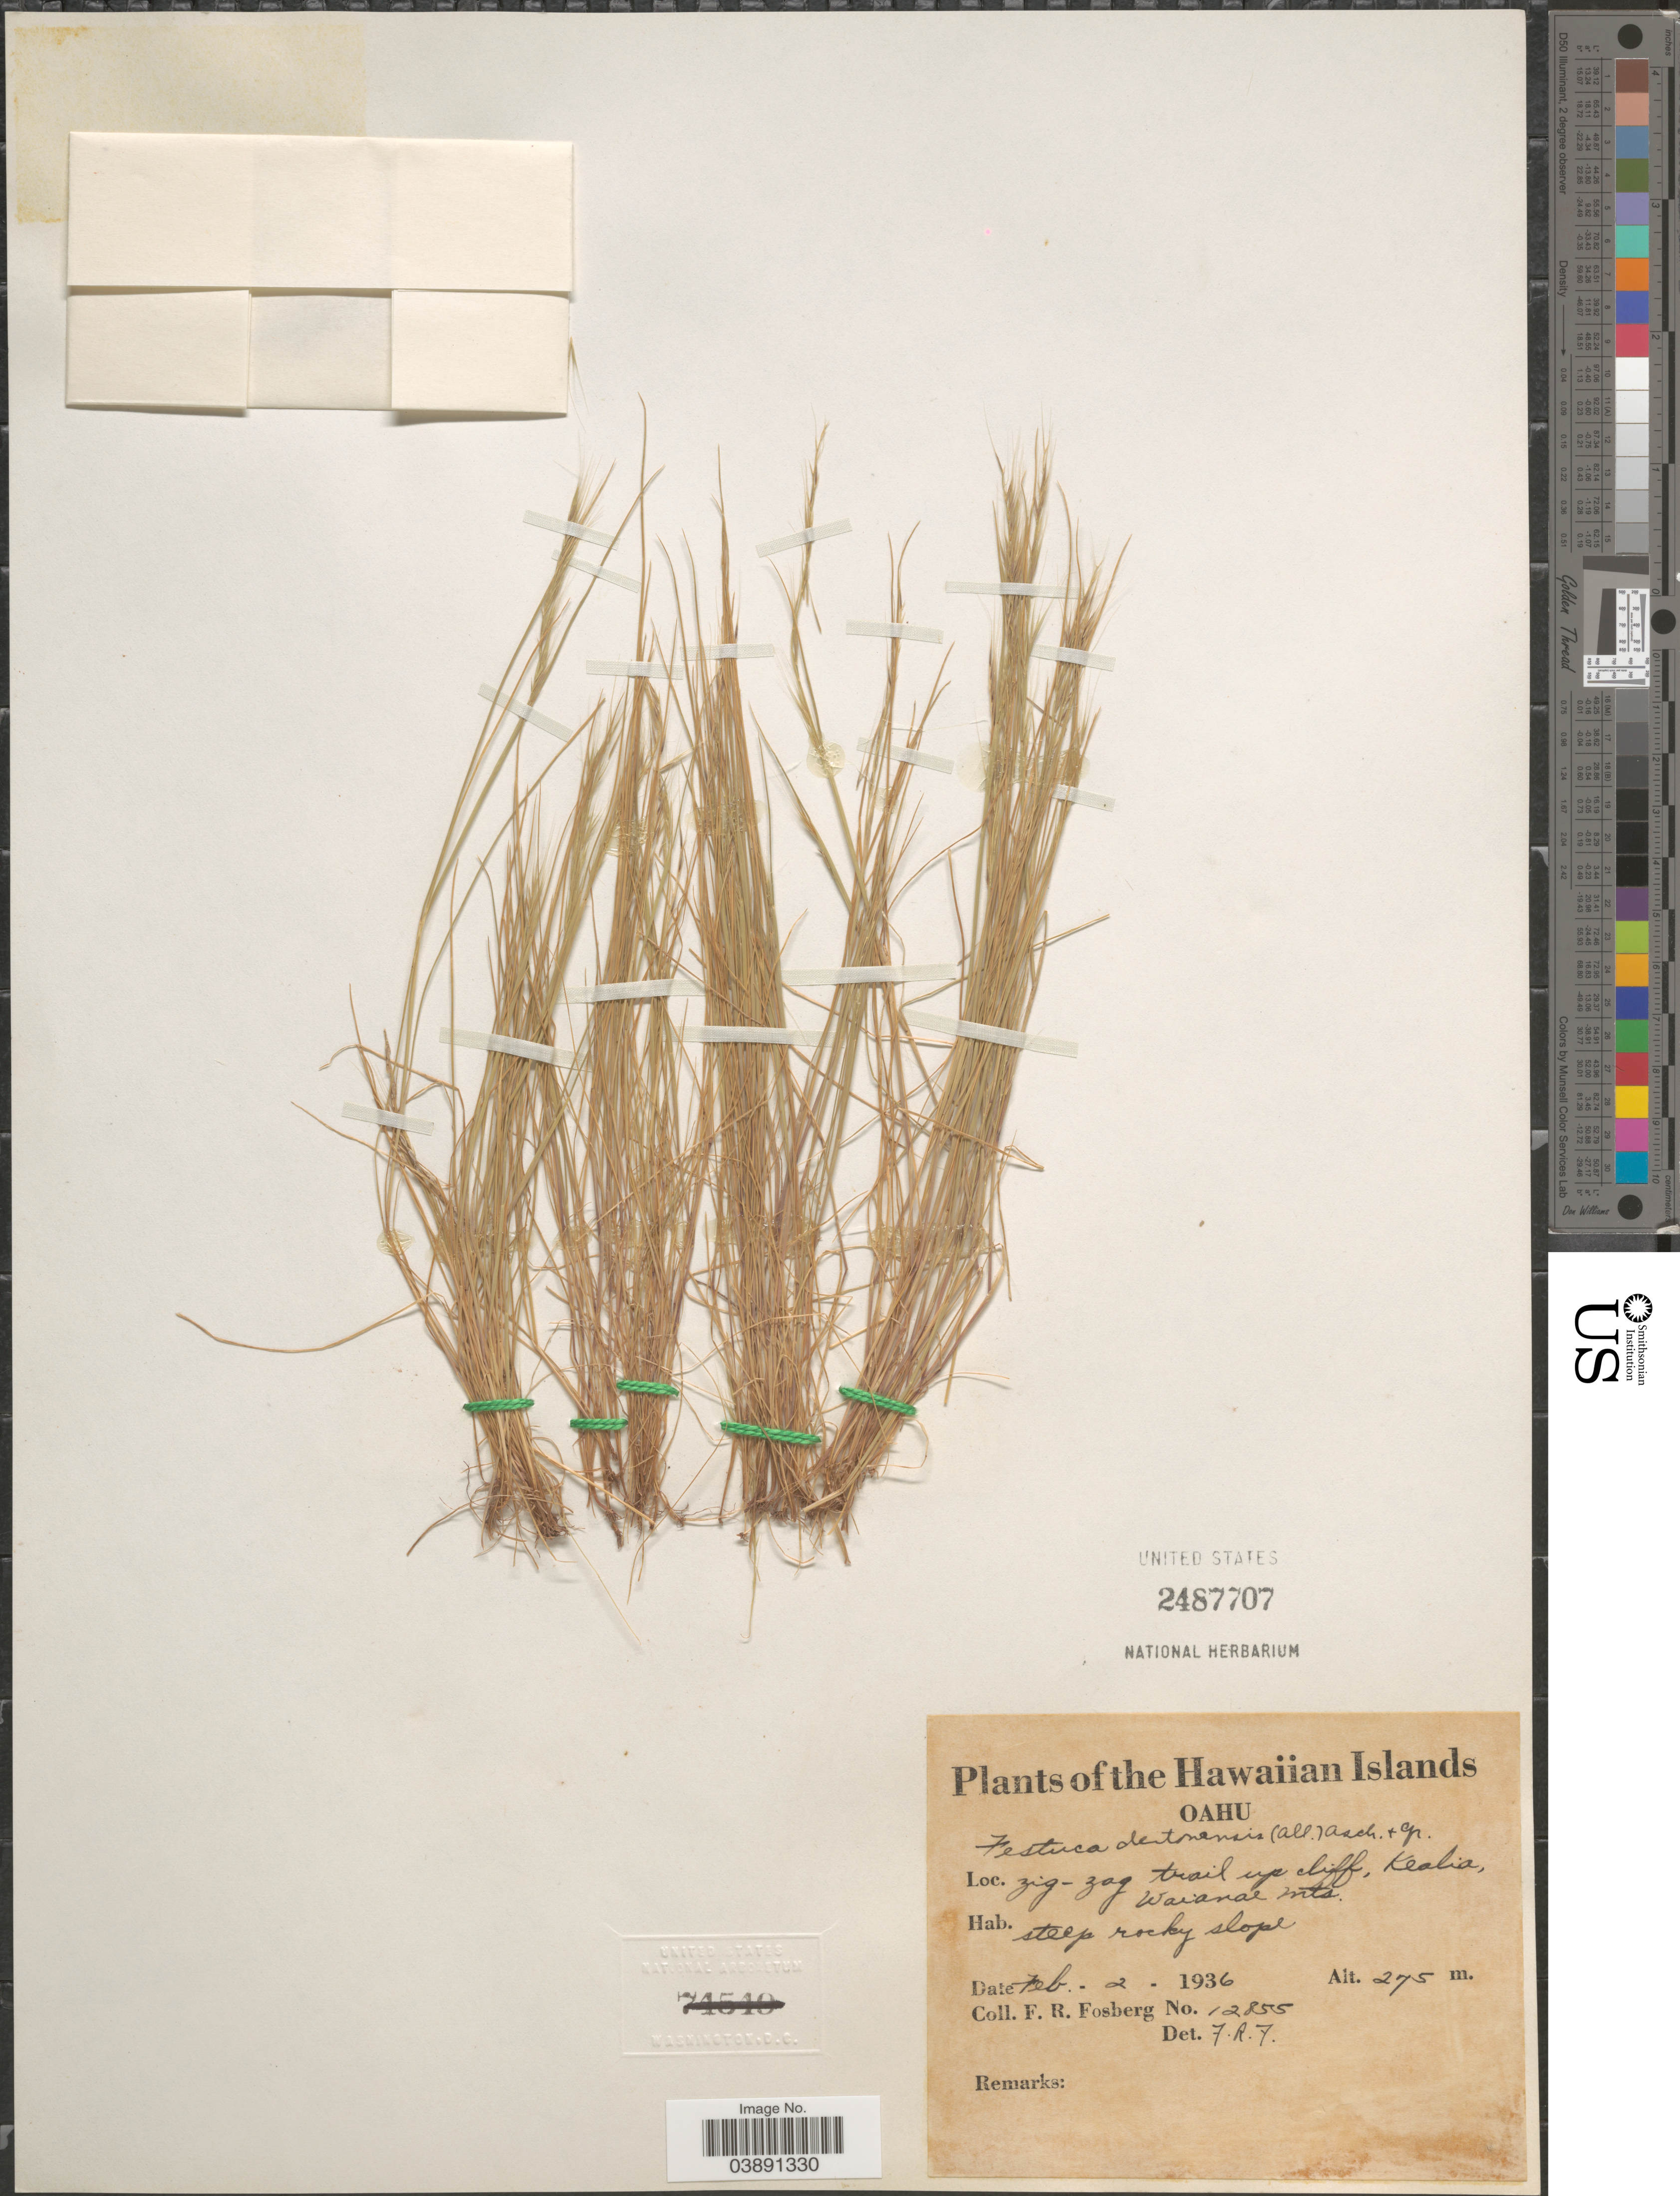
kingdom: Plantae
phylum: Tracheophyta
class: Liliopsida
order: Poales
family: Poaceae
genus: Festuca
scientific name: Festuca bromoides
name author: L.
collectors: F. R. Fosberg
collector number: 12855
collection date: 1936-02-02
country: United States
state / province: Hawaii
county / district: Honolulu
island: Oahu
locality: The Hawaiian Islands. Oahu. Zig-zag trail up cliff, Kealia, Waianae Mts.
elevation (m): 275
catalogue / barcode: US 2487707